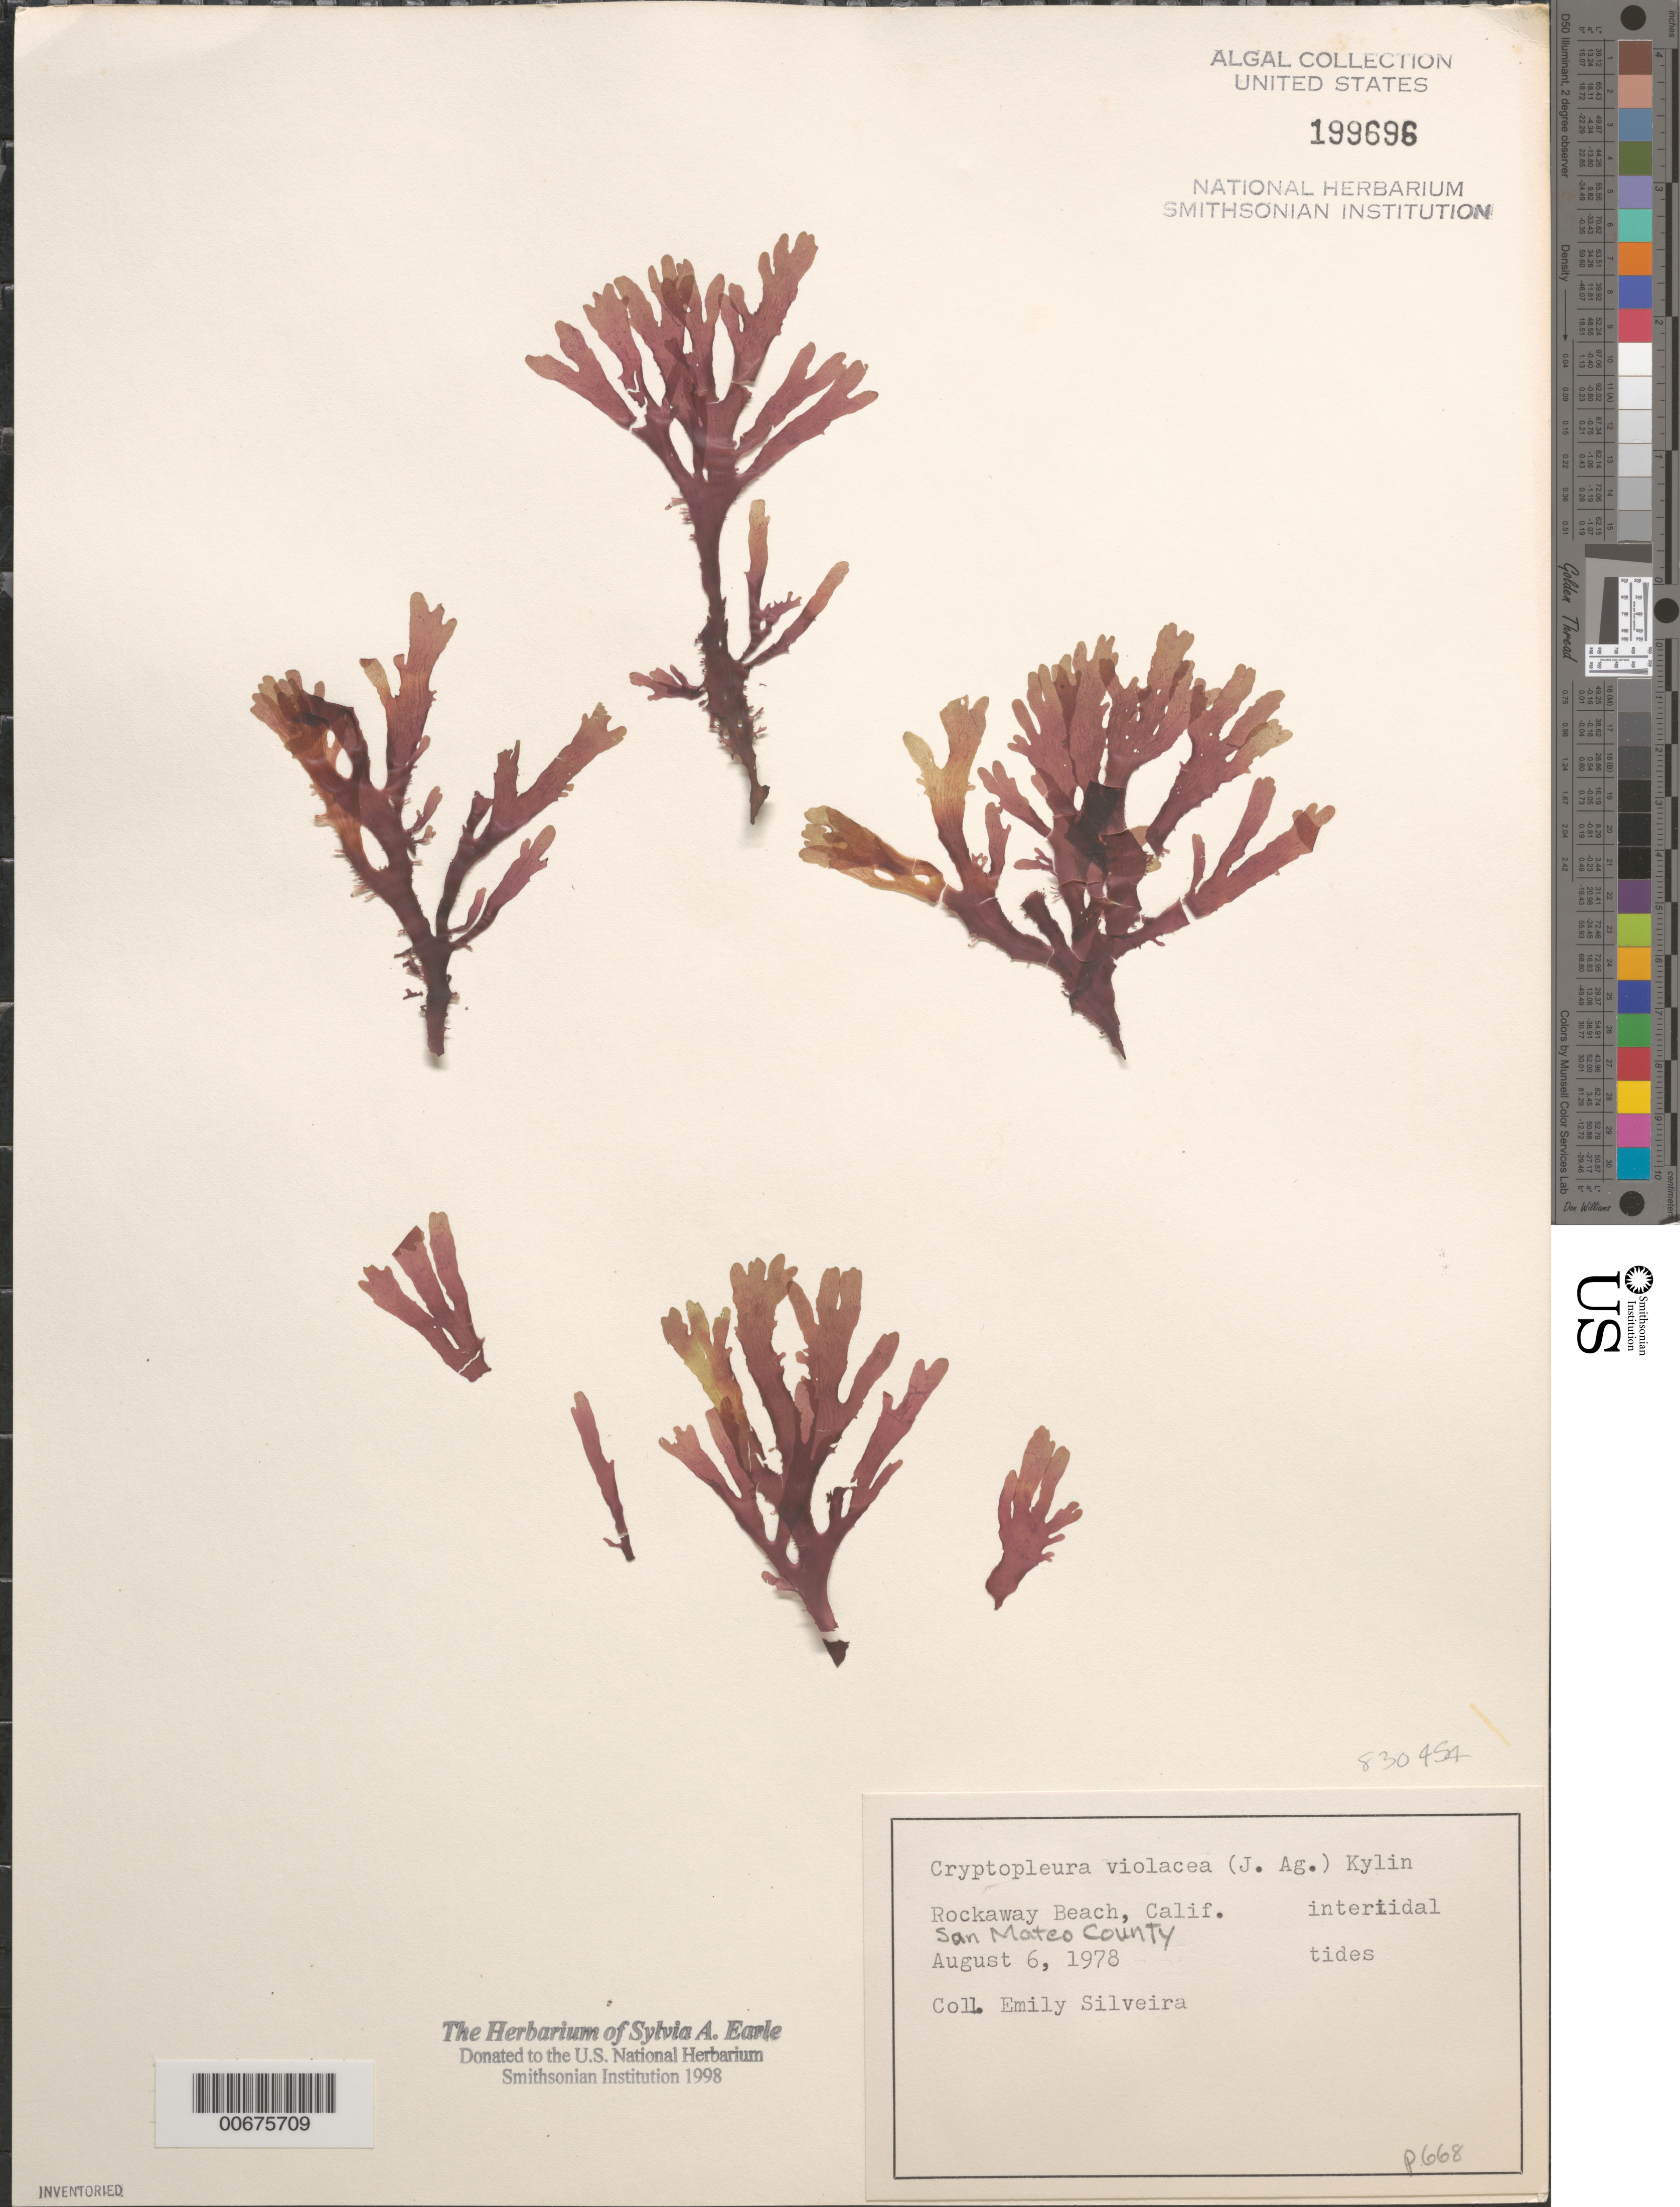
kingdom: Plantae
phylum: Rhodophyta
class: Florideophyceae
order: Ceramiales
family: Delesseriaceae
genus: Cryptopleura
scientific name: Cryptopleura violacea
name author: (J. Ag.) Kylin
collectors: E. A. Silveira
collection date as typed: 06 Aug 1978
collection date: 1978-08-06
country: United States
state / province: California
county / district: San Mateo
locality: Rockaway Beach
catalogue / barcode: US 199696